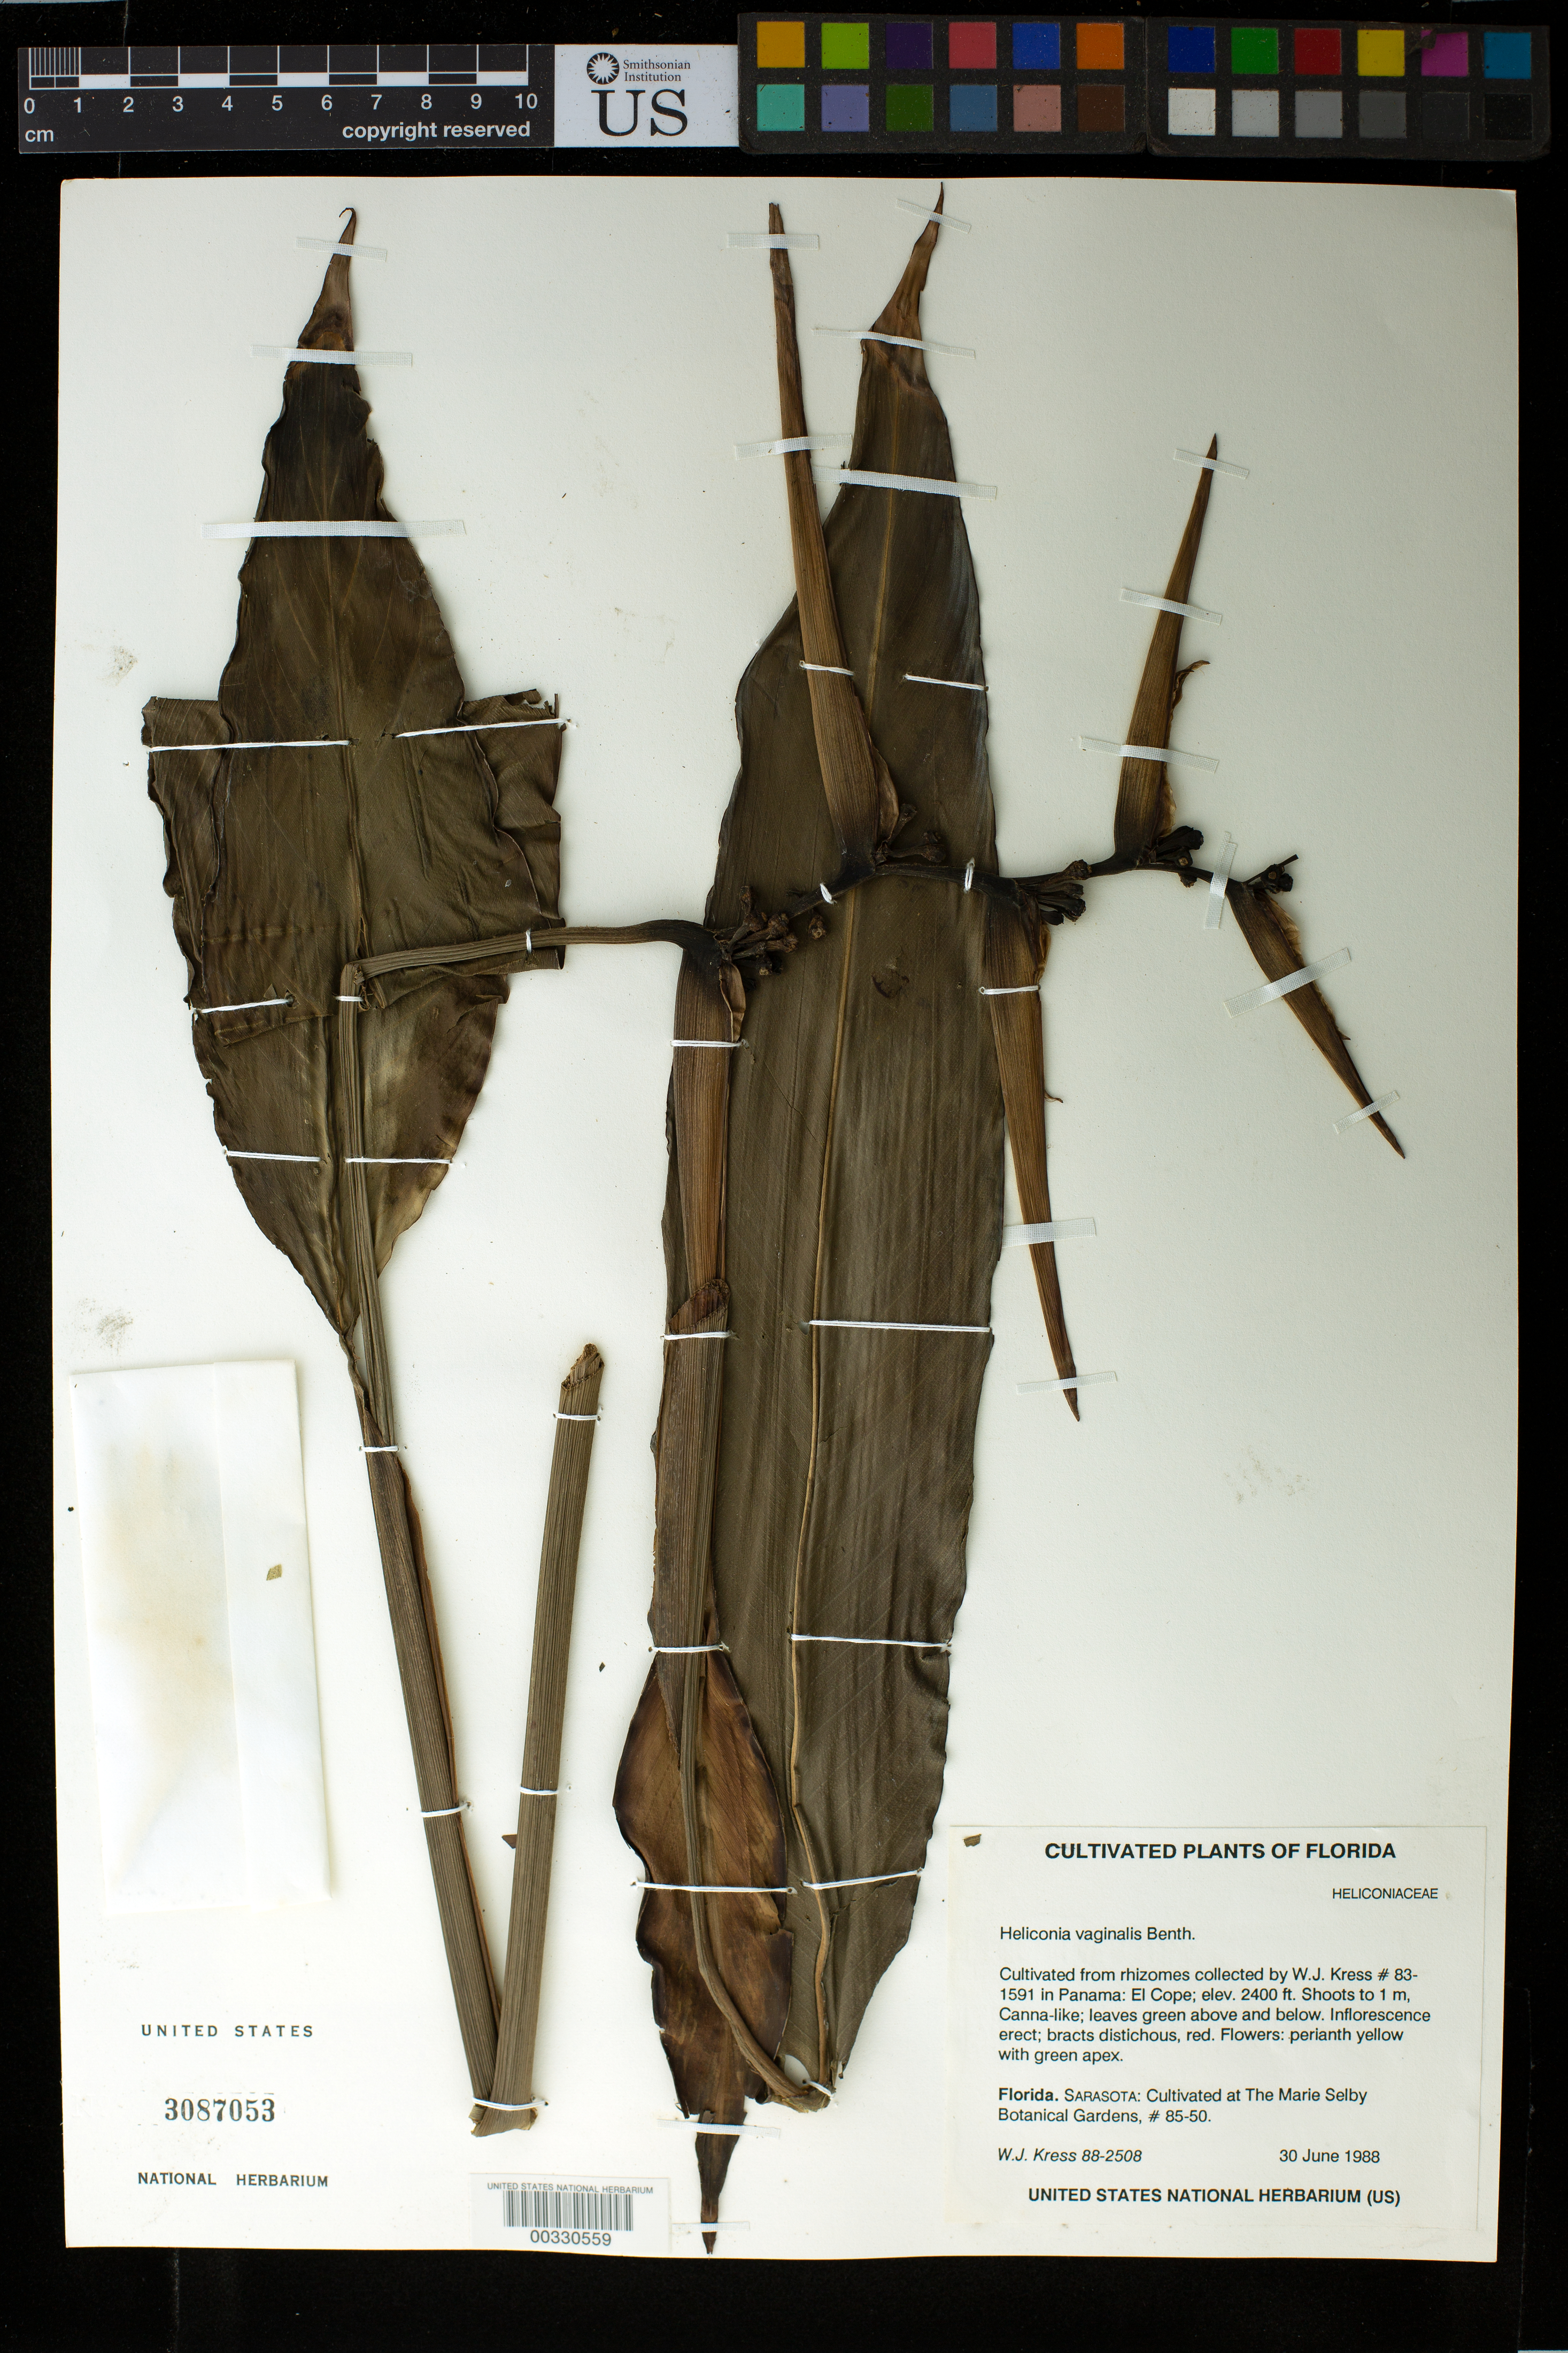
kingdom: Plantae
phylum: Tracheophyta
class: Liliopsida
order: Zingiberales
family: Heliconiaceae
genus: Heliconia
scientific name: Heliconia vaginalis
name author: Benth.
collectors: W. J. Kress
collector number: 88-2508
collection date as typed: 30 Jun 1988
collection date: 1988-06-30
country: Panama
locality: El Cope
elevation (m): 732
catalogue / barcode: US 3087053